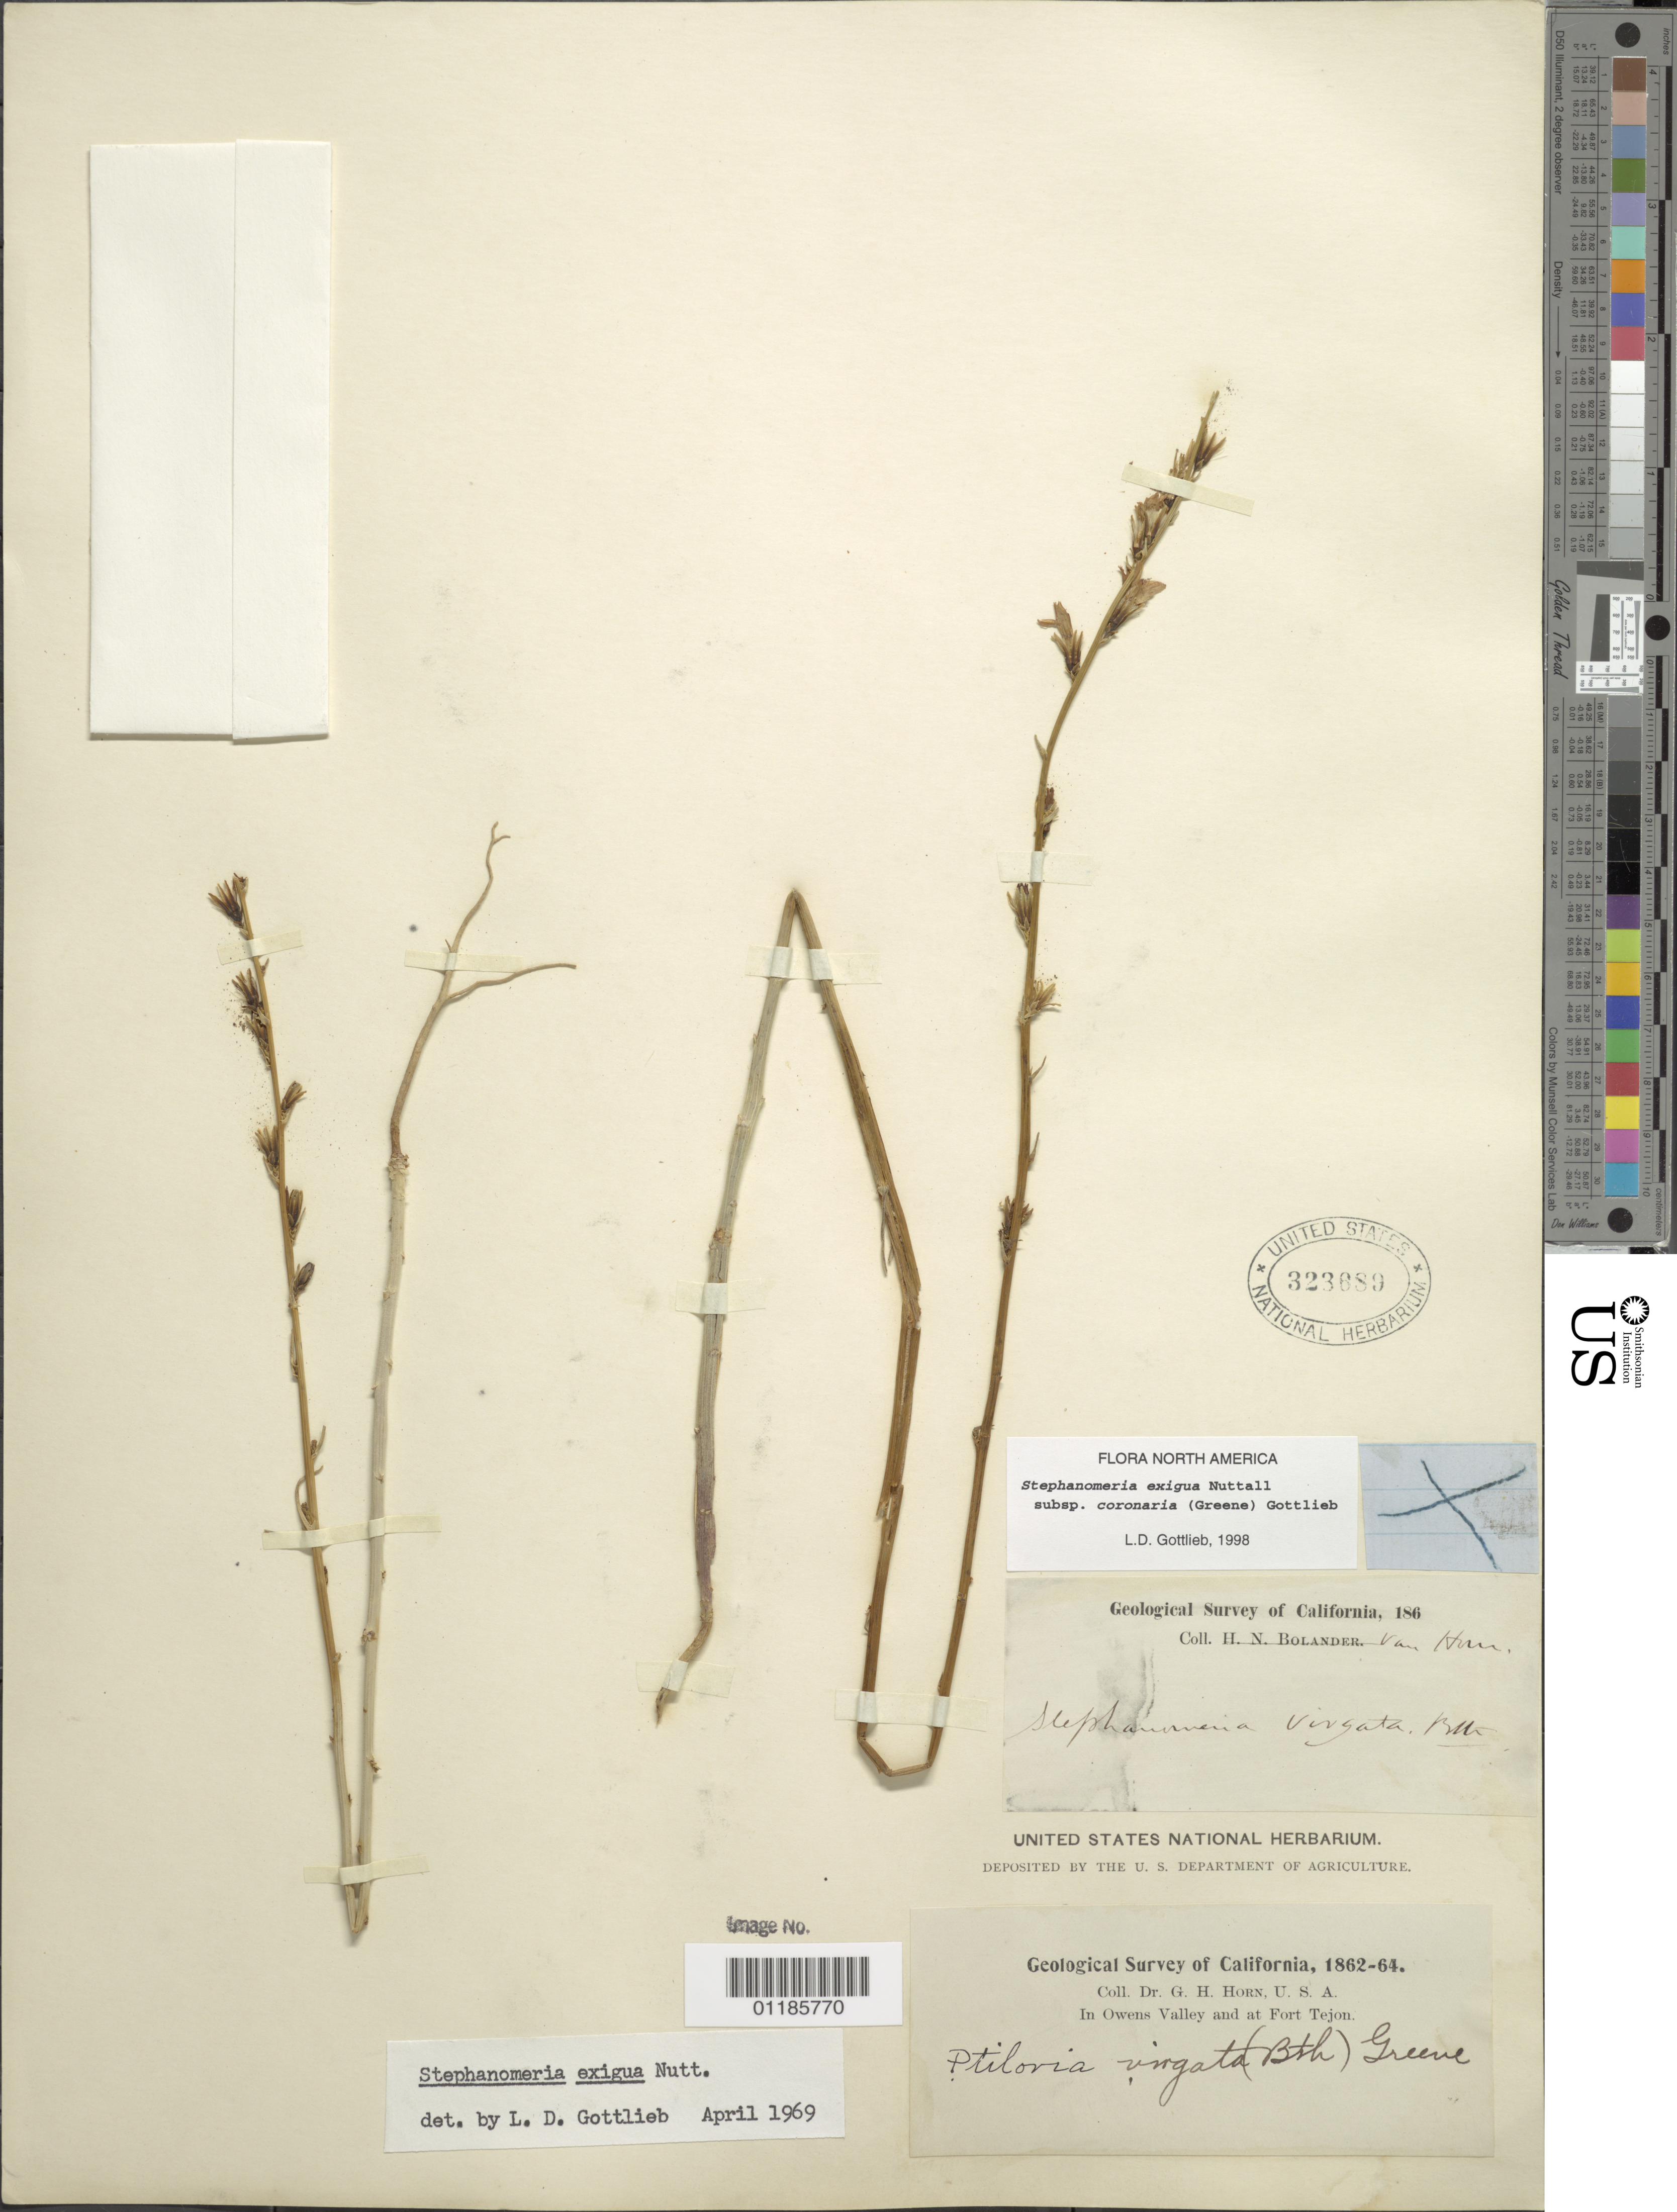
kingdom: Plantae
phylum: Tracheophyta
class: Magnoliopsida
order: Asterales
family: Asteraceae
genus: Stephanomeria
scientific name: Stephanomeria exigua subsp. coronaria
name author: (Greene) Gottlieb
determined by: Gottlieb, L. D.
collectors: G. Horn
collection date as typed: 1862 to -- --- 1864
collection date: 1862/1864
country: United States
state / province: California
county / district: Kern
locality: In Owens Valley and at Fort Tejon.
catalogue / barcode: US 323689